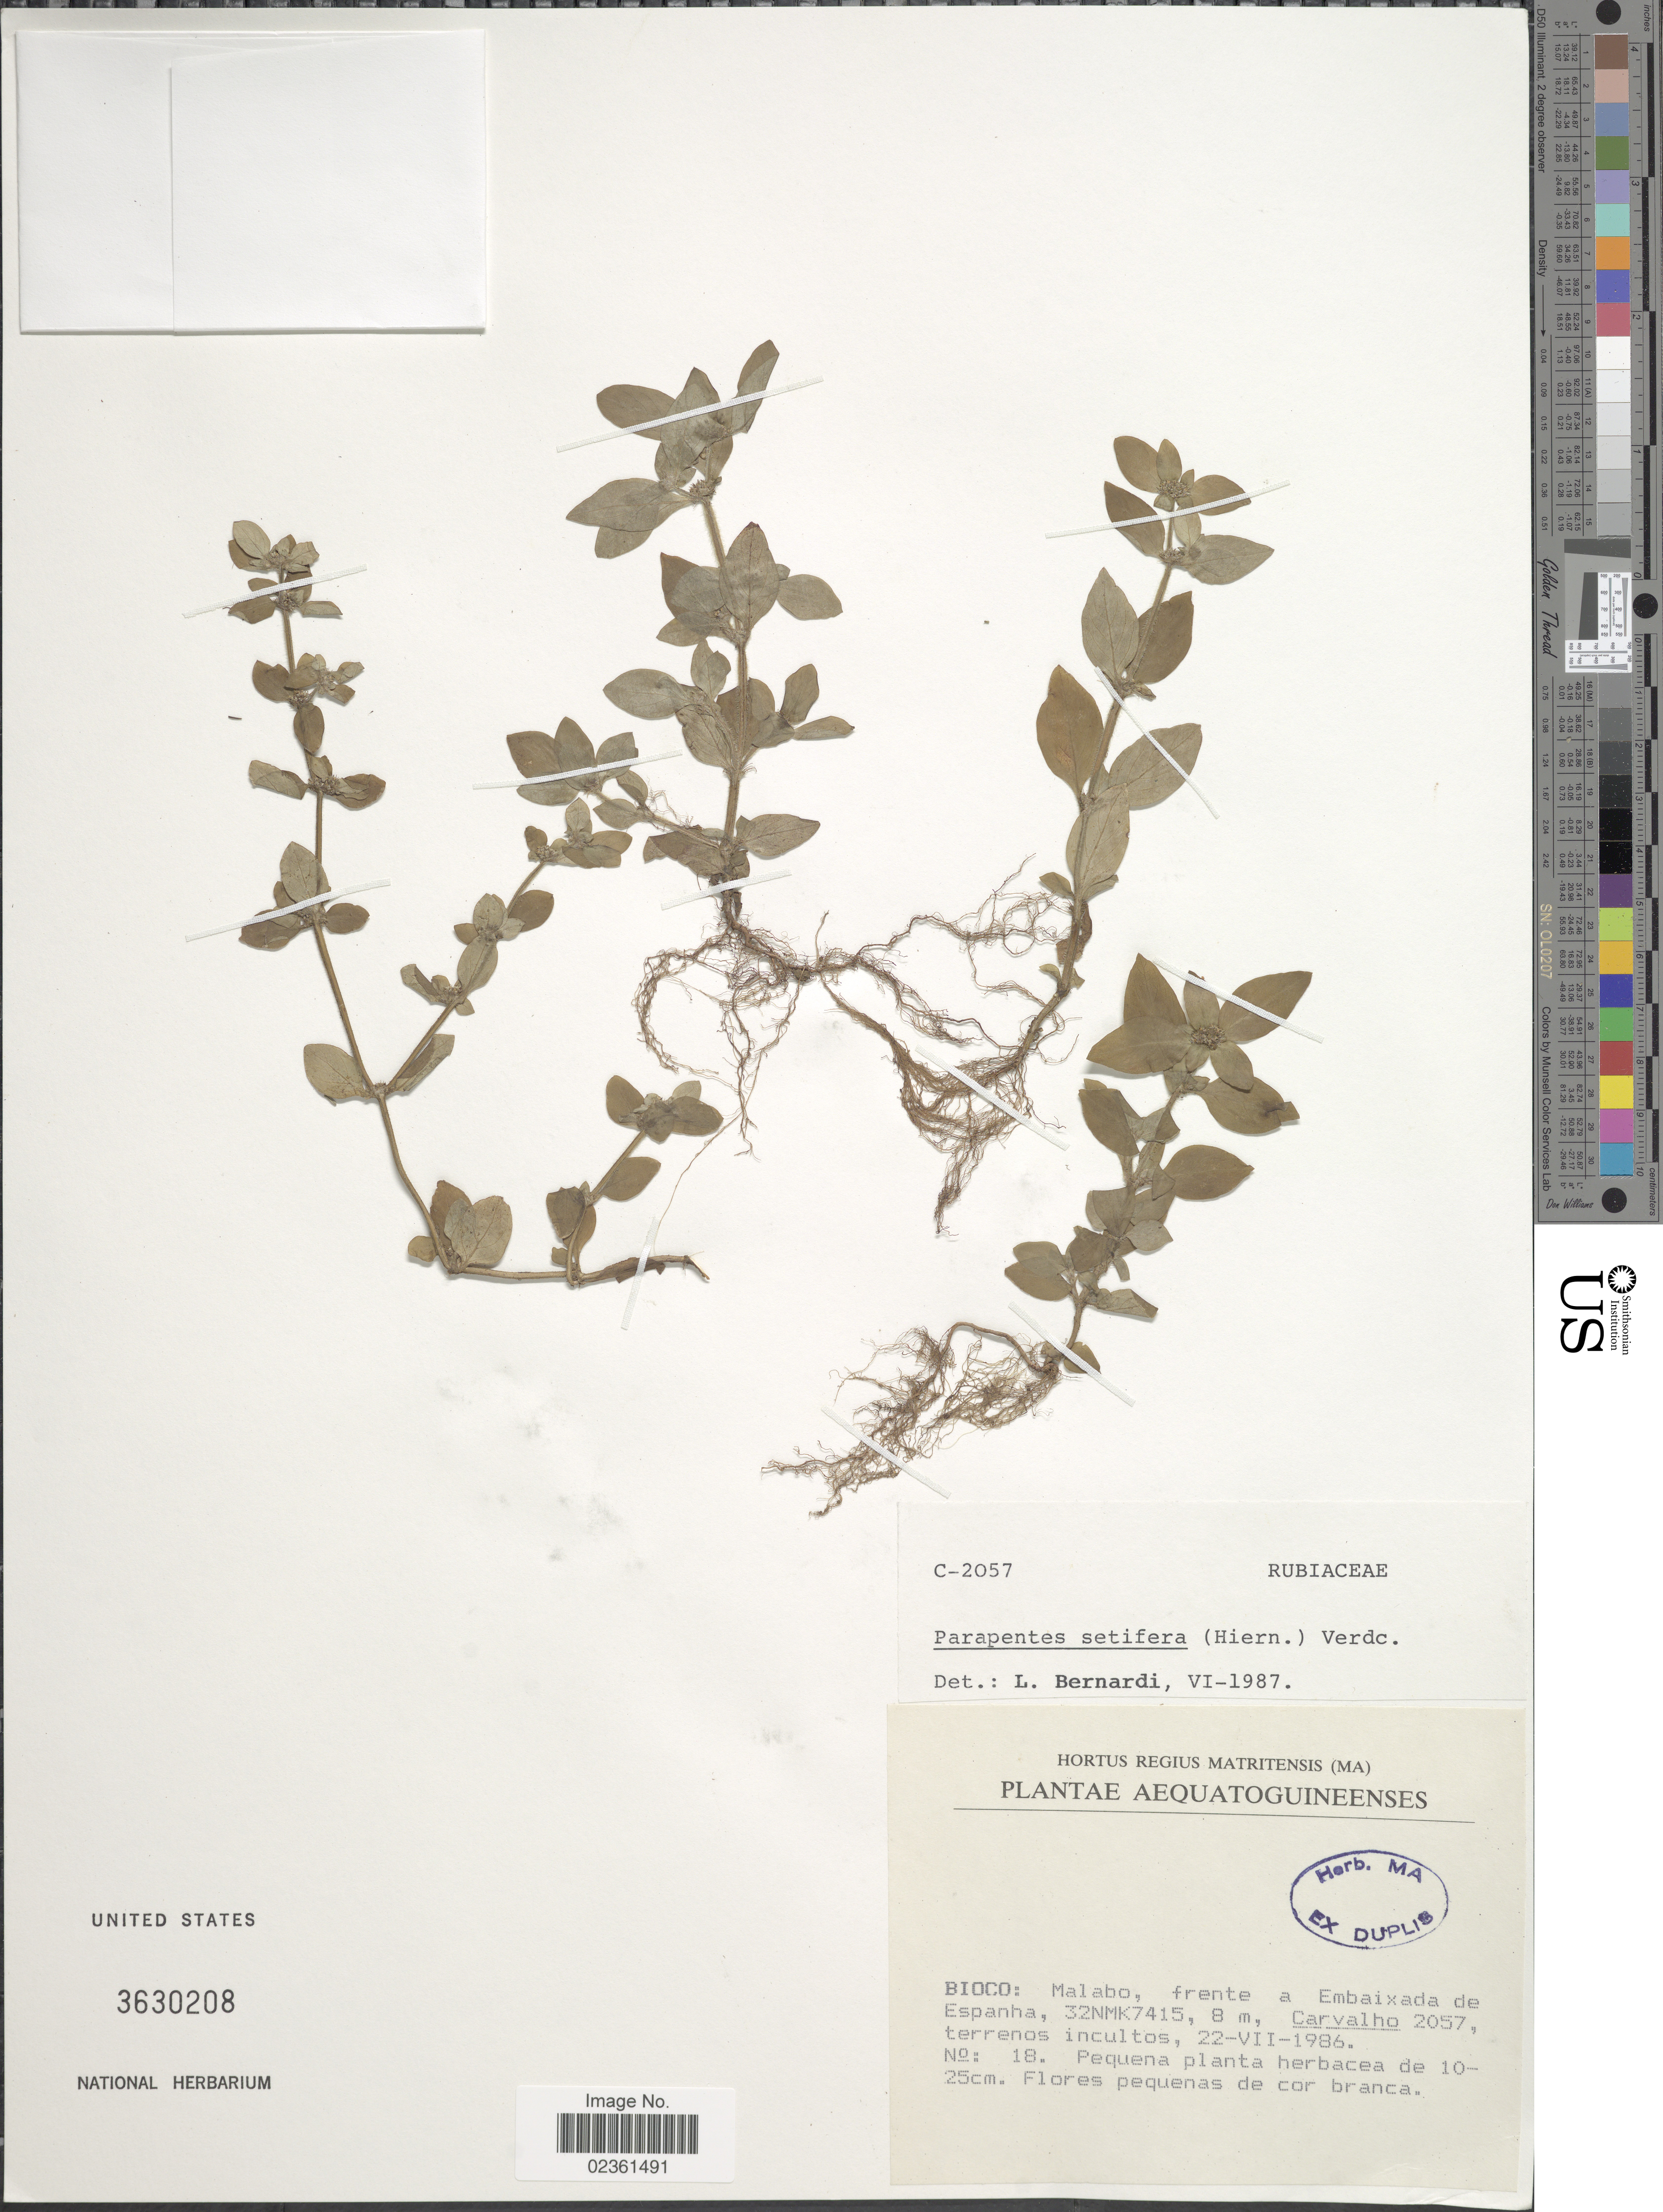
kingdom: Plantae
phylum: Tracheophyta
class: Magnoliopsida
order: Gentianales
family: Rubiaceae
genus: Parapentas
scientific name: Parapentas setigera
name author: (Hiern) DC.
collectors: Carvalho, --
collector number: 2057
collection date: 1986-07-22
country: Equatorial Guinea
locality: Bioco: Malabo, frente a Embaixada de Espanha, 32NMK7415, terrenos incultos.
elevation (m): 8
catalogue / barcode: US 3630208